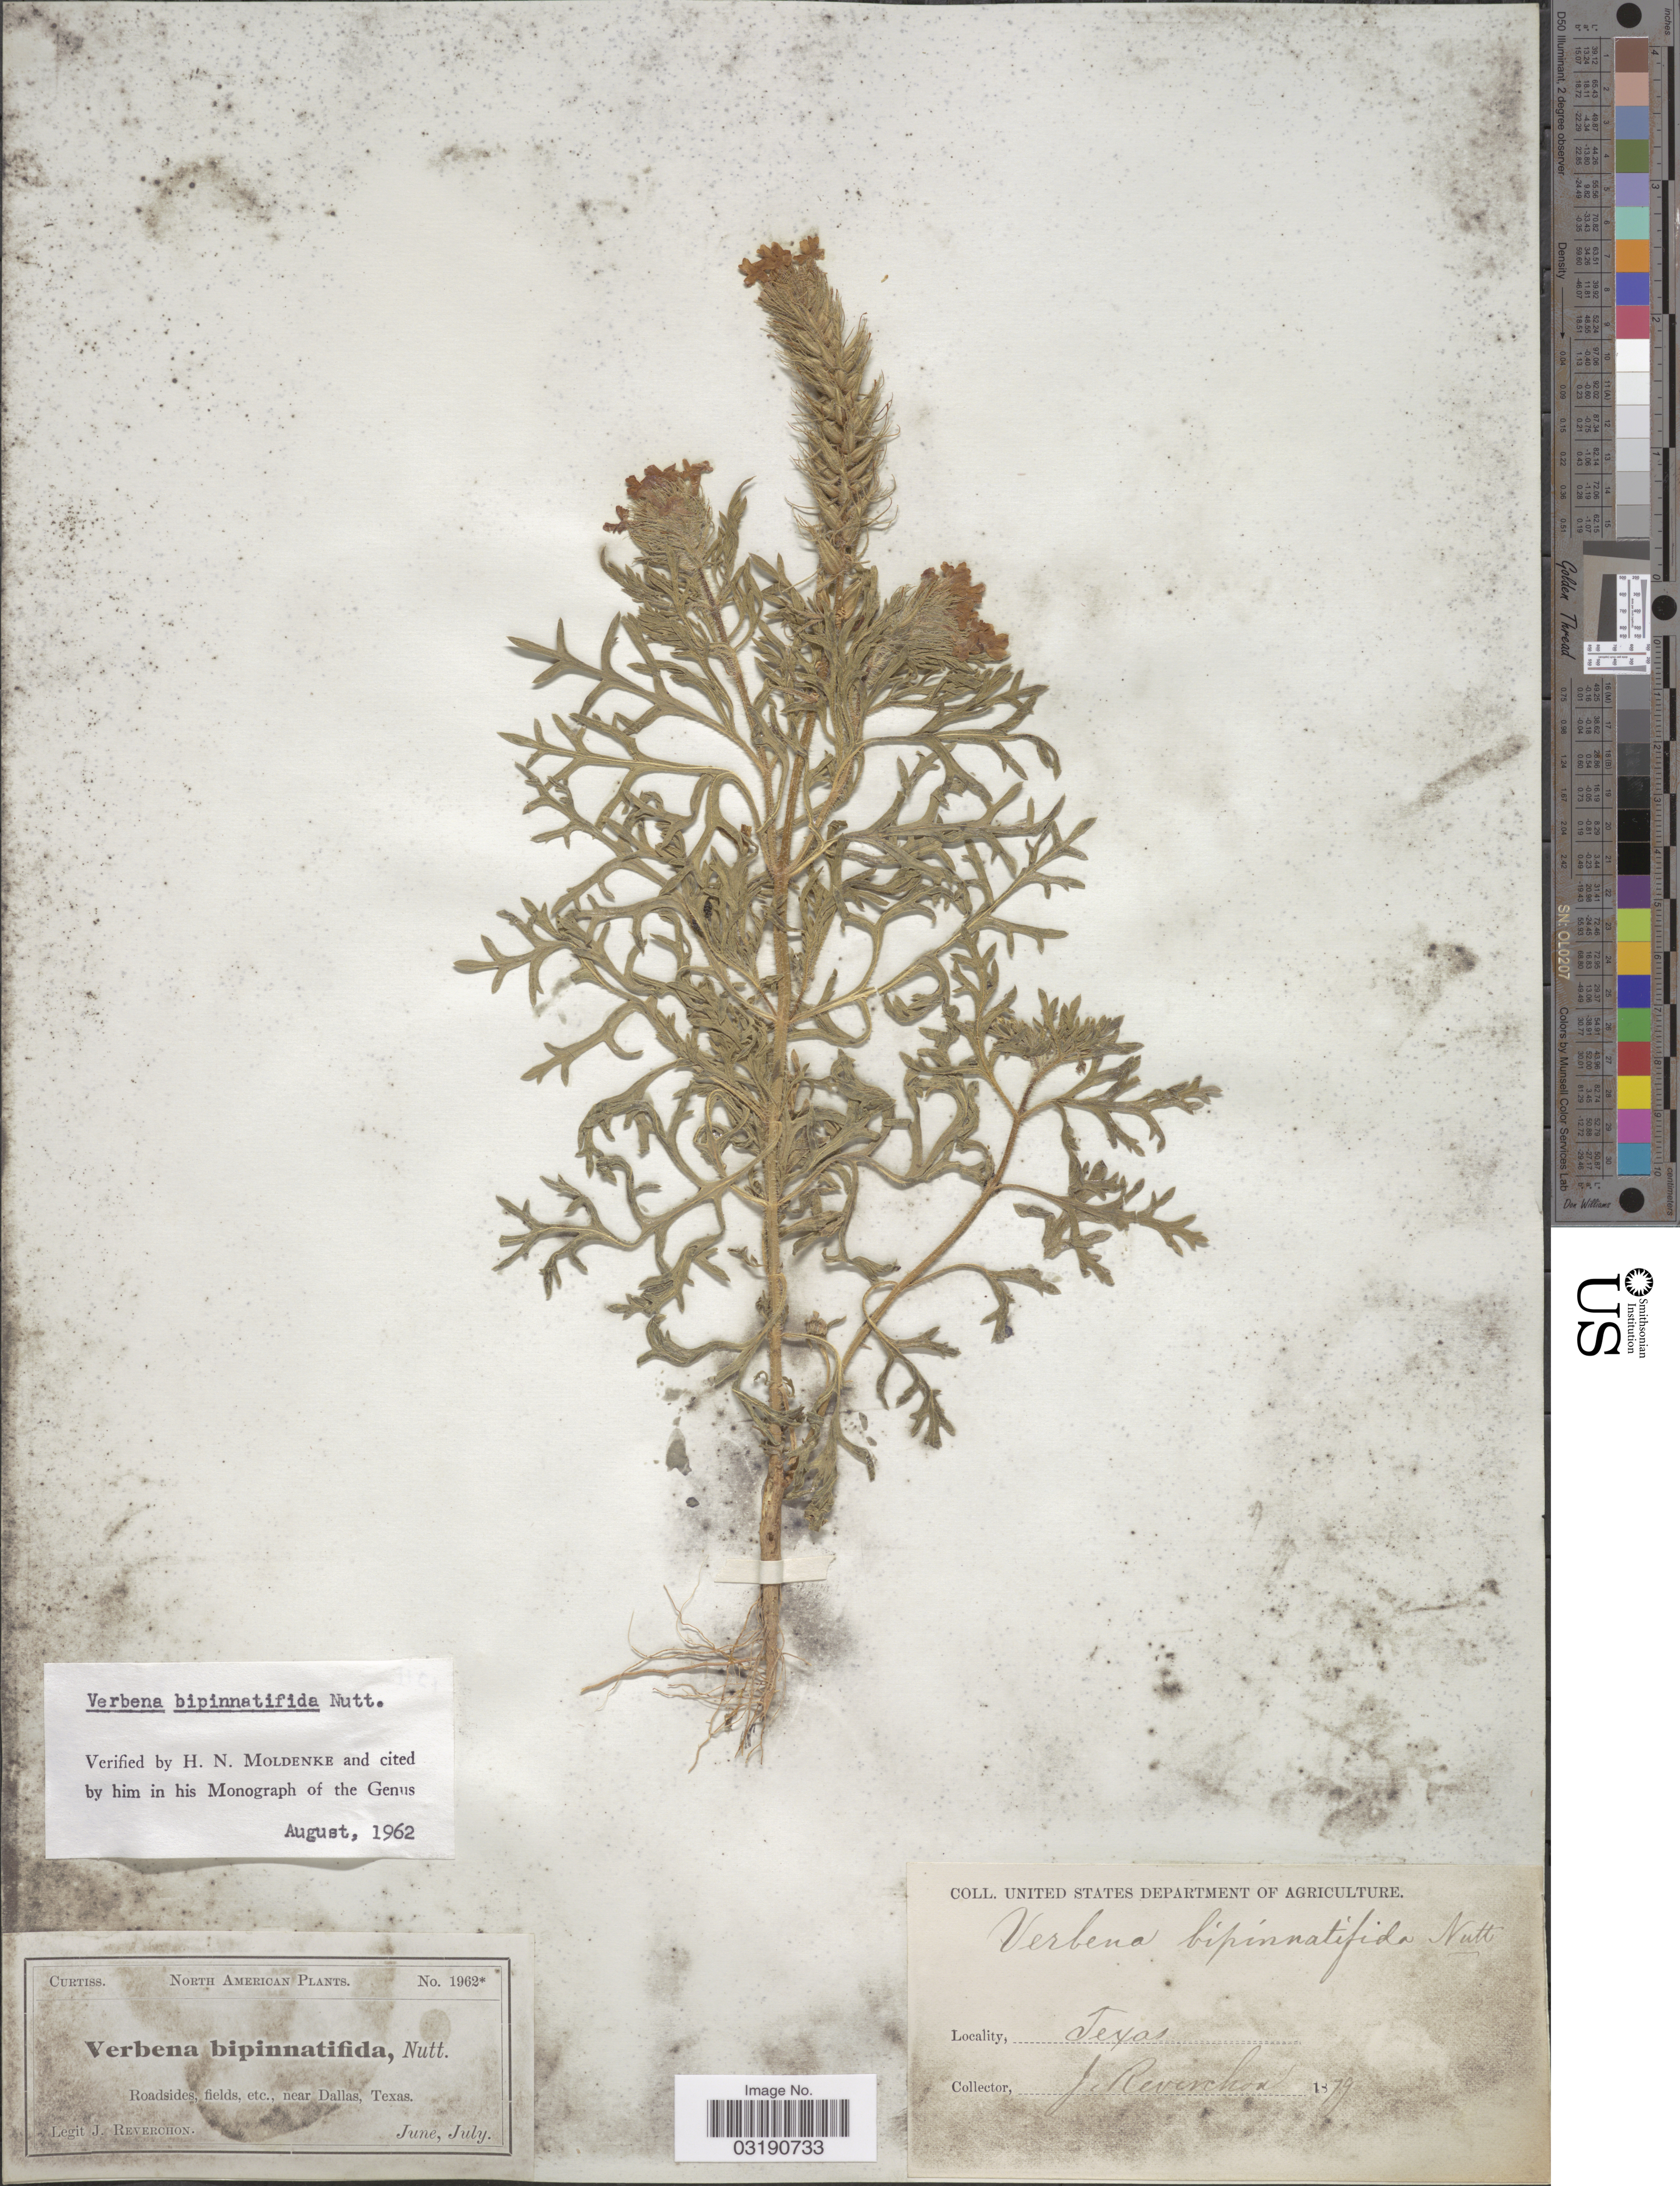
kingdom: Plantae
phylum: Tracheophyta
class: Magnoliopsida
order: Lamiales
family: Verbenaceae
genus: Verbena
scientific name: Verbena bipinnatifida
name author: (Schauer) Nutt.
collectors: J. Reverchon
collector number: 1962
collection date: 1879-06/1879-07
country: United States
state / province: Texas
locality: Near Dallas.